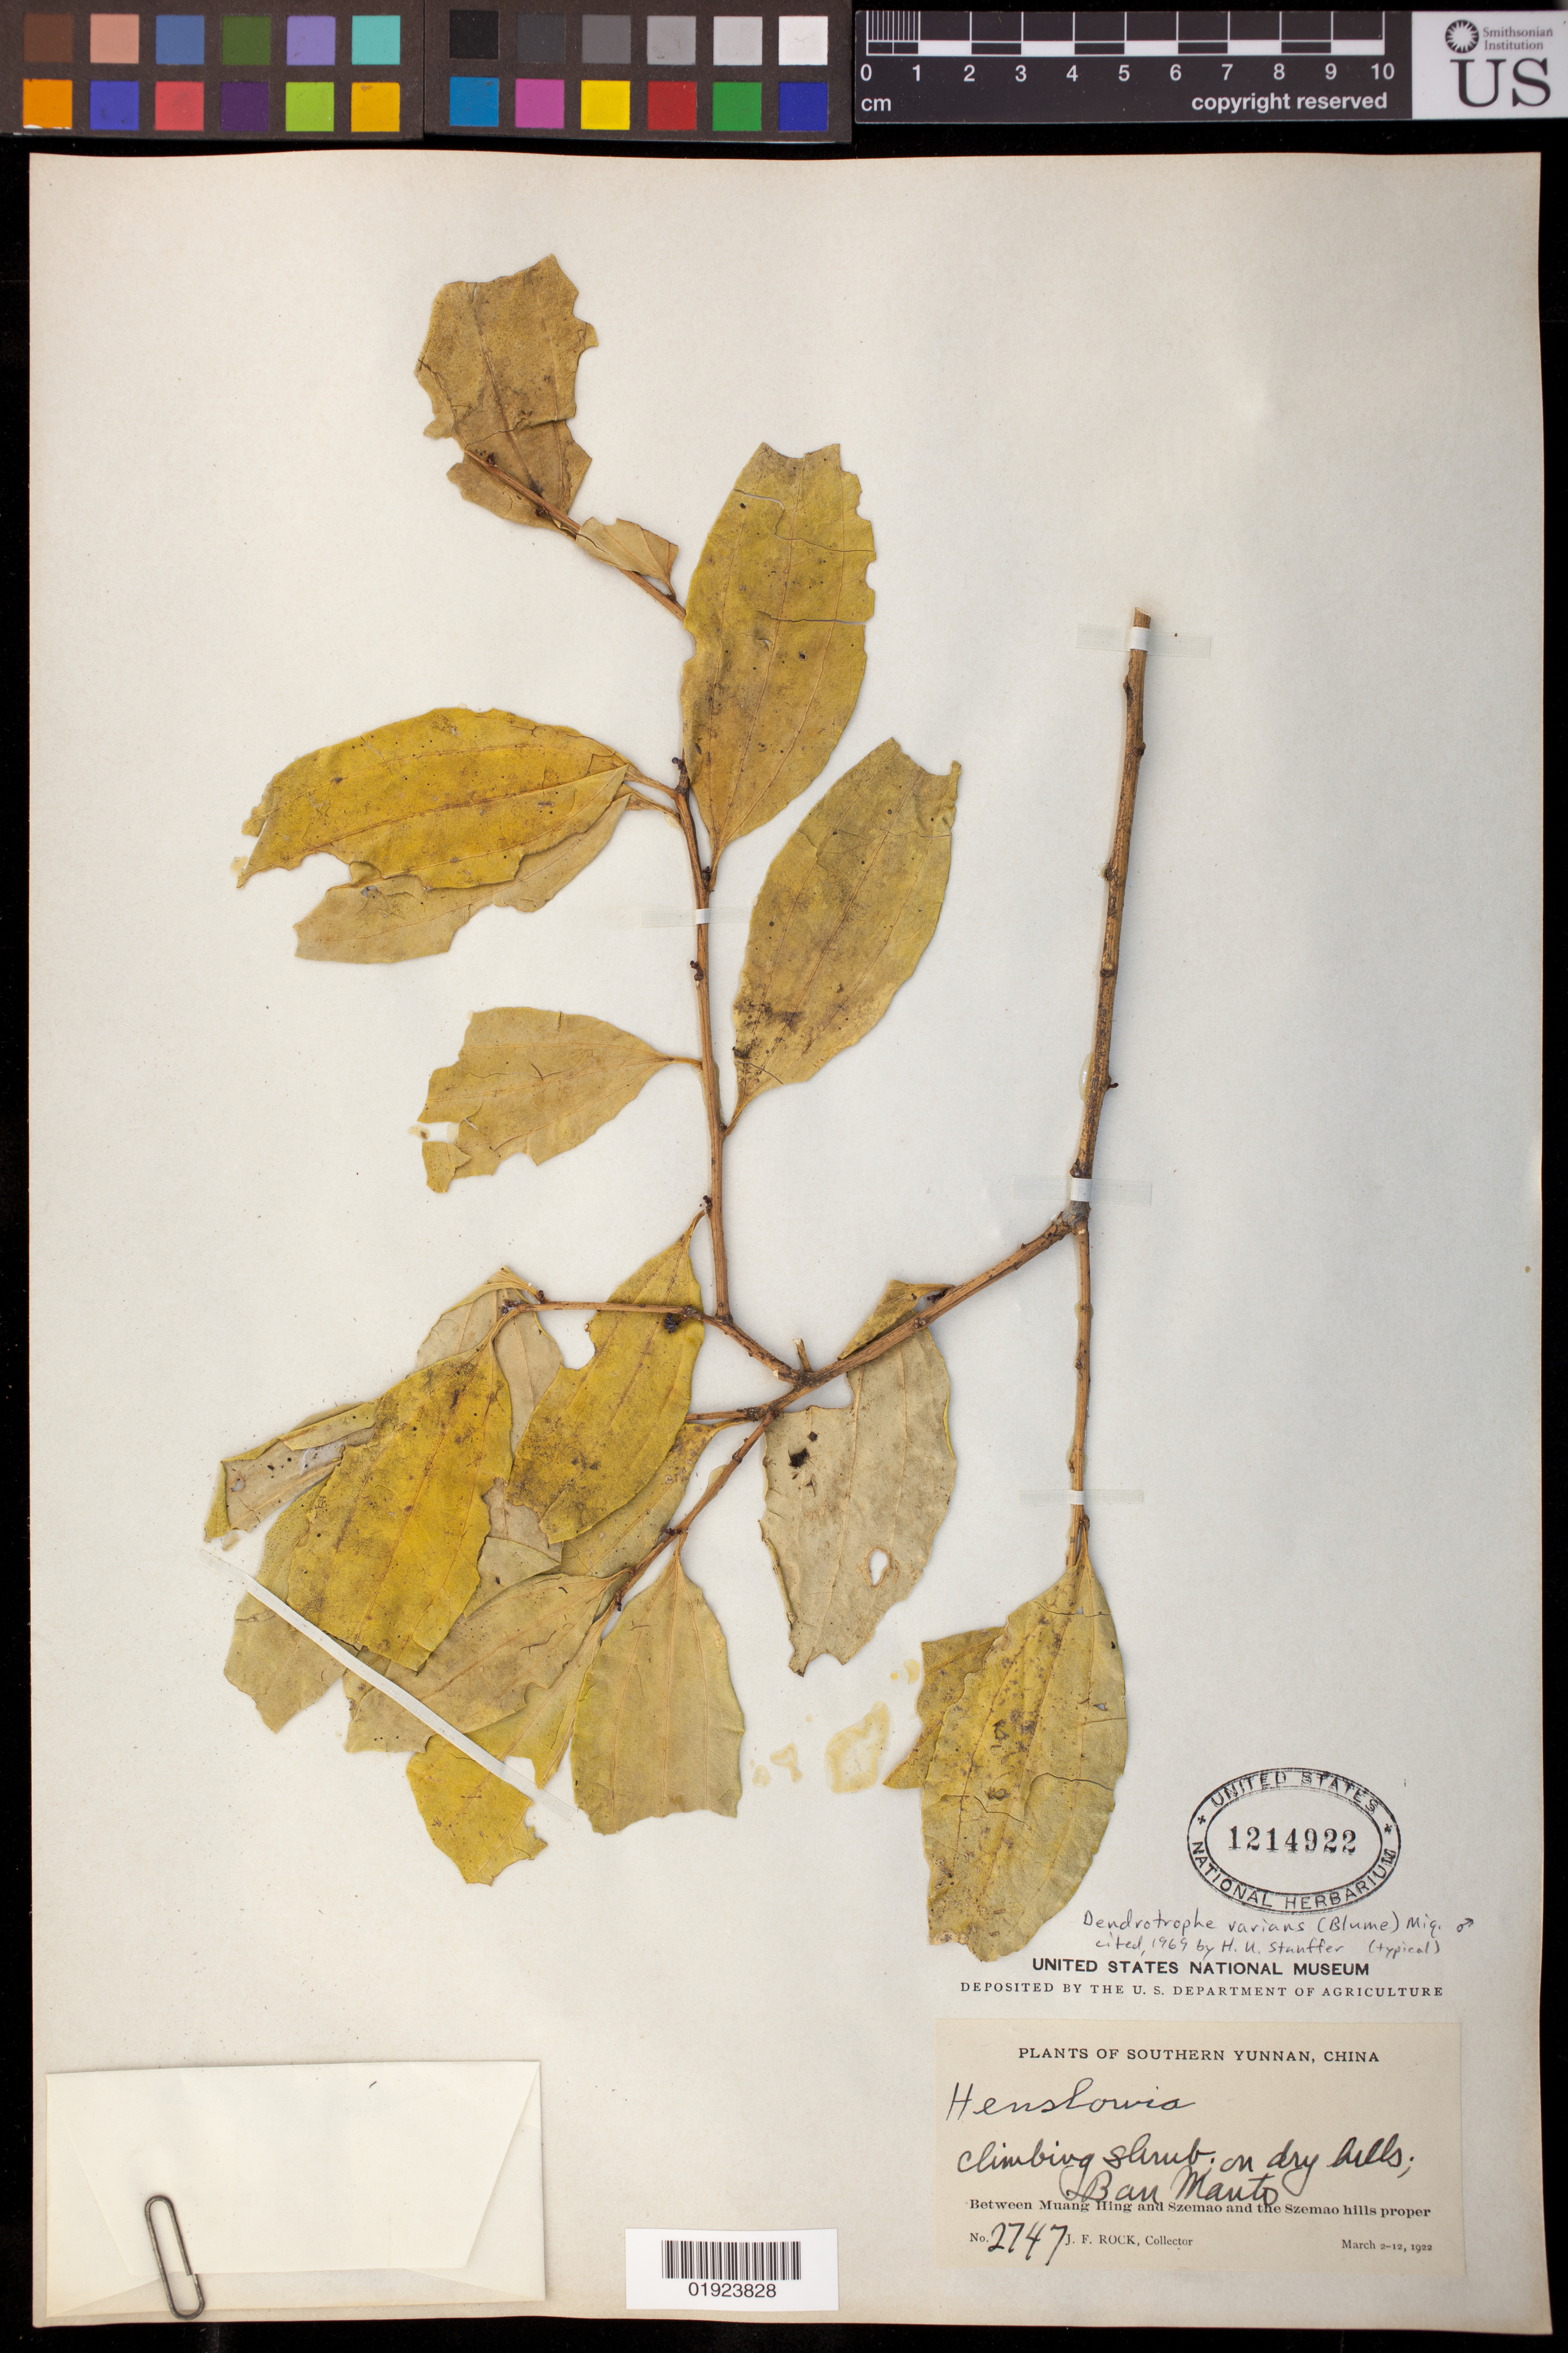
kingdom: Plantae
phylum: Tracheophyta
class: Magnoliopsida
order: Santalales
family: Amphorogynaceae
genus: Dendrotrophe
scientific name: Dendrotrophe varians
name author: (Blume) Miq.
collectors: J. F. Rock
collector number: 2747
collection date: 1922-03-02/1922-03-12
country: China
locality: Between Muang Hing and Szemao and the Szemao hills proper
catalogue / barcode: US 1214922